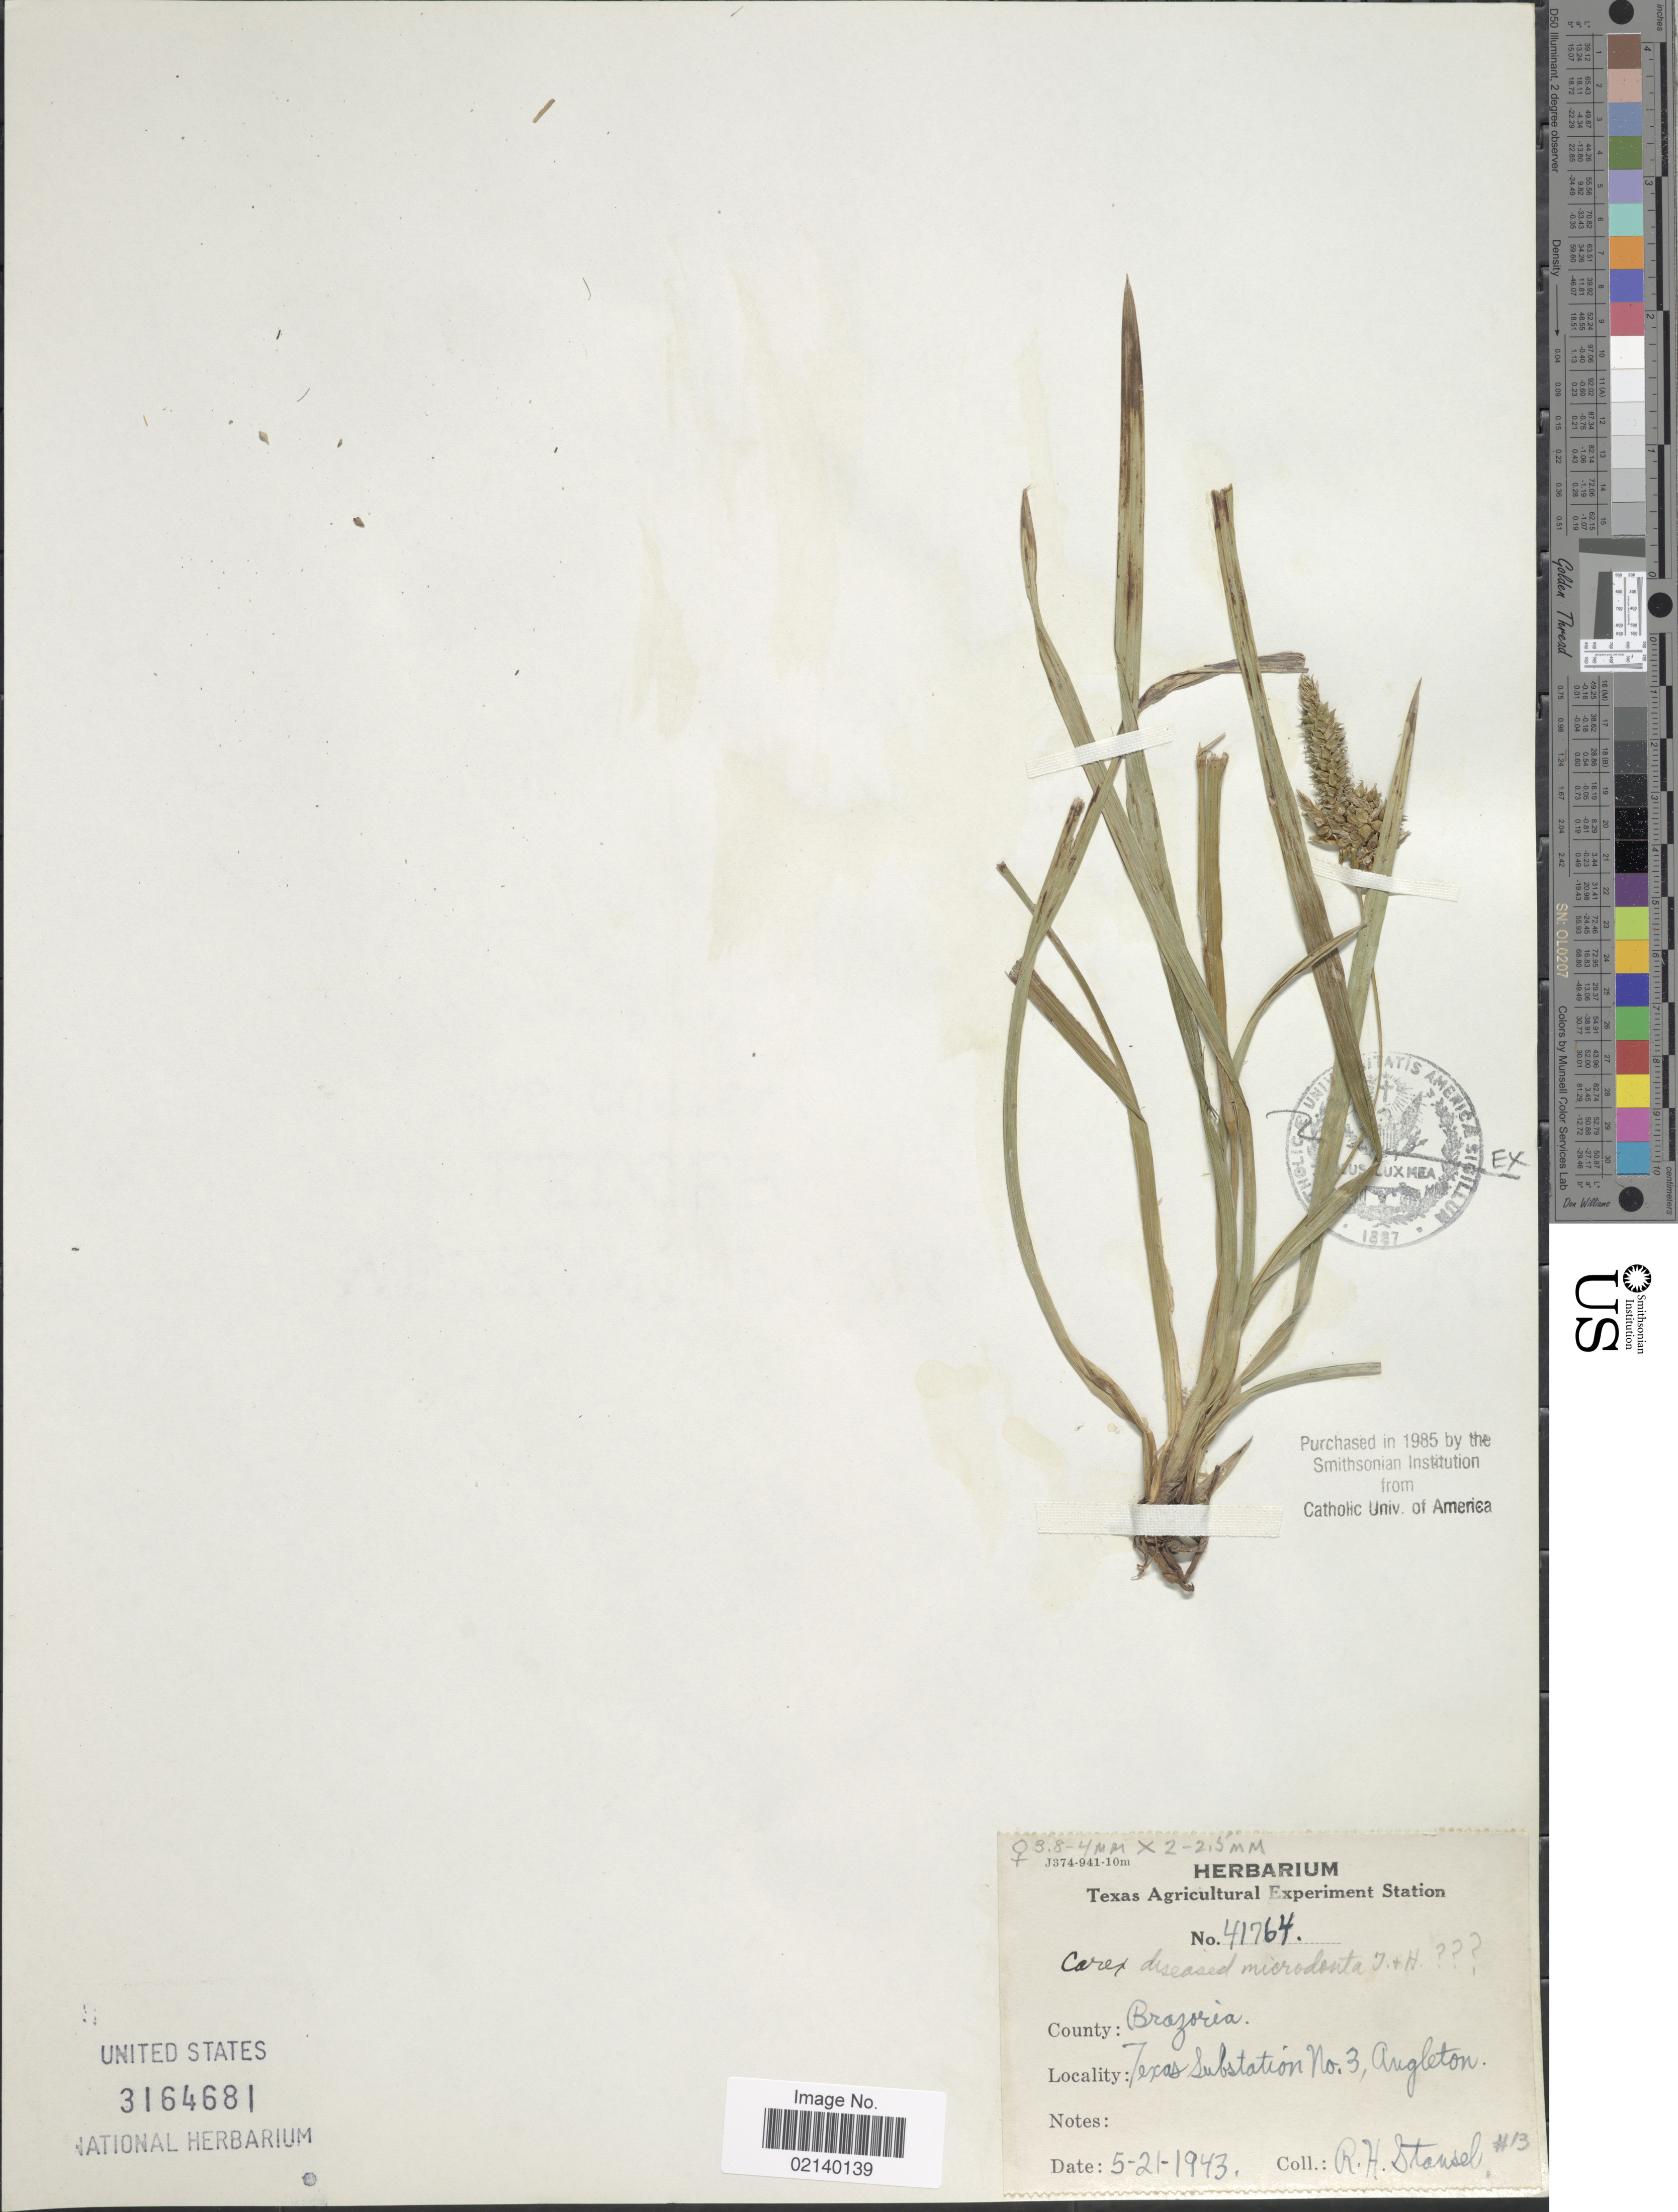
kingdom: Plantae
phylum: Tracheophyta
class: Liliopsida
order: Poales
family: Cyperaceae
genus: Carex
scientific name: Carex microdonta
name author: Torr.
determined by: Strong, Mark T., (BOT), Smithsonian Institution - National Museum of Natural History (UNITED STATES)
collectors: R. Stansel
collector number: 41764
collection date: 1943-05-21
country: United States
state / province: Texas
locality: County: Brazoria, Texas Substation No.3, Angleton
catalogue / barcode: US 3164681